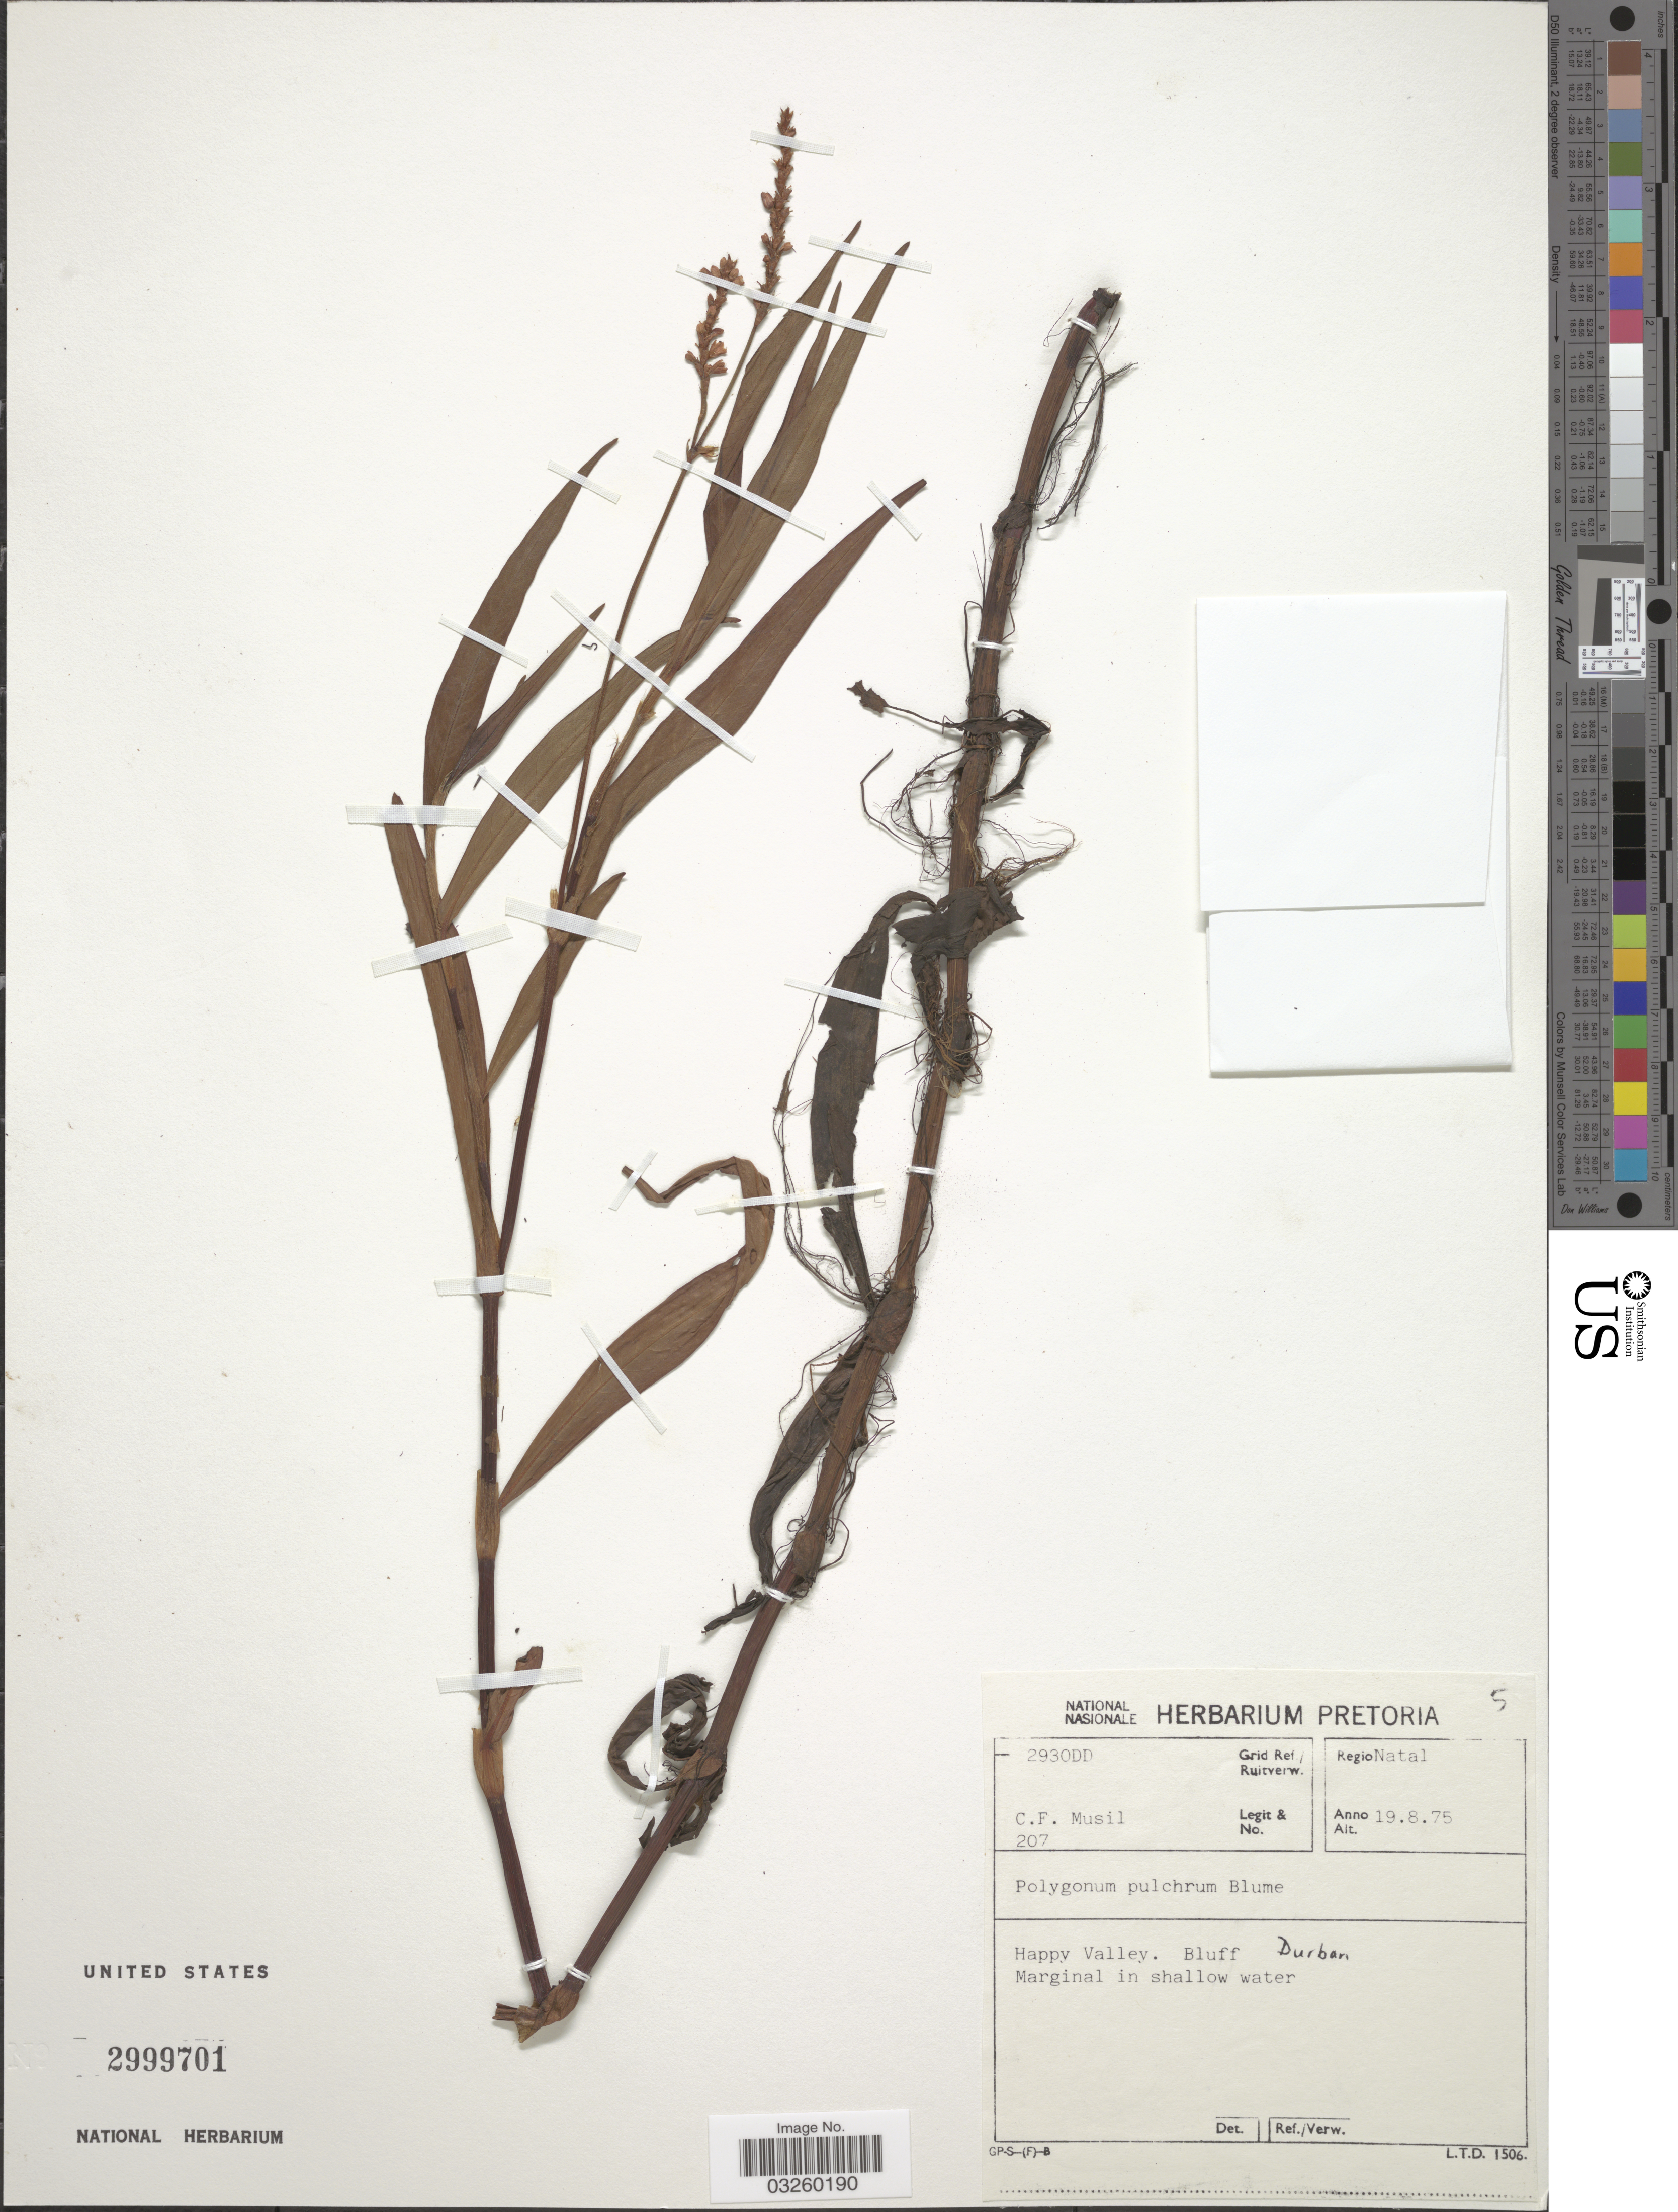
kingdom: Plantae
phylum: Tracheophyta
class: Magnoliopsida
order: Caryophyllales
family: Polygonaceae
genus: Polygonum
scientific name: Polygonum pulchrum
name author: Blume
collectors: C. Musil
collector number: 207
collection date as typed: Transcribed d/m/y: 19/8/75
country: South Africa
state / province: KwaZulu-Natal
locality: Grid. Ref./Ruitverw. 2930DD. Regio Natal. Happy Valley. Bluff. Durban.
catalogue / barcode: US 2999701